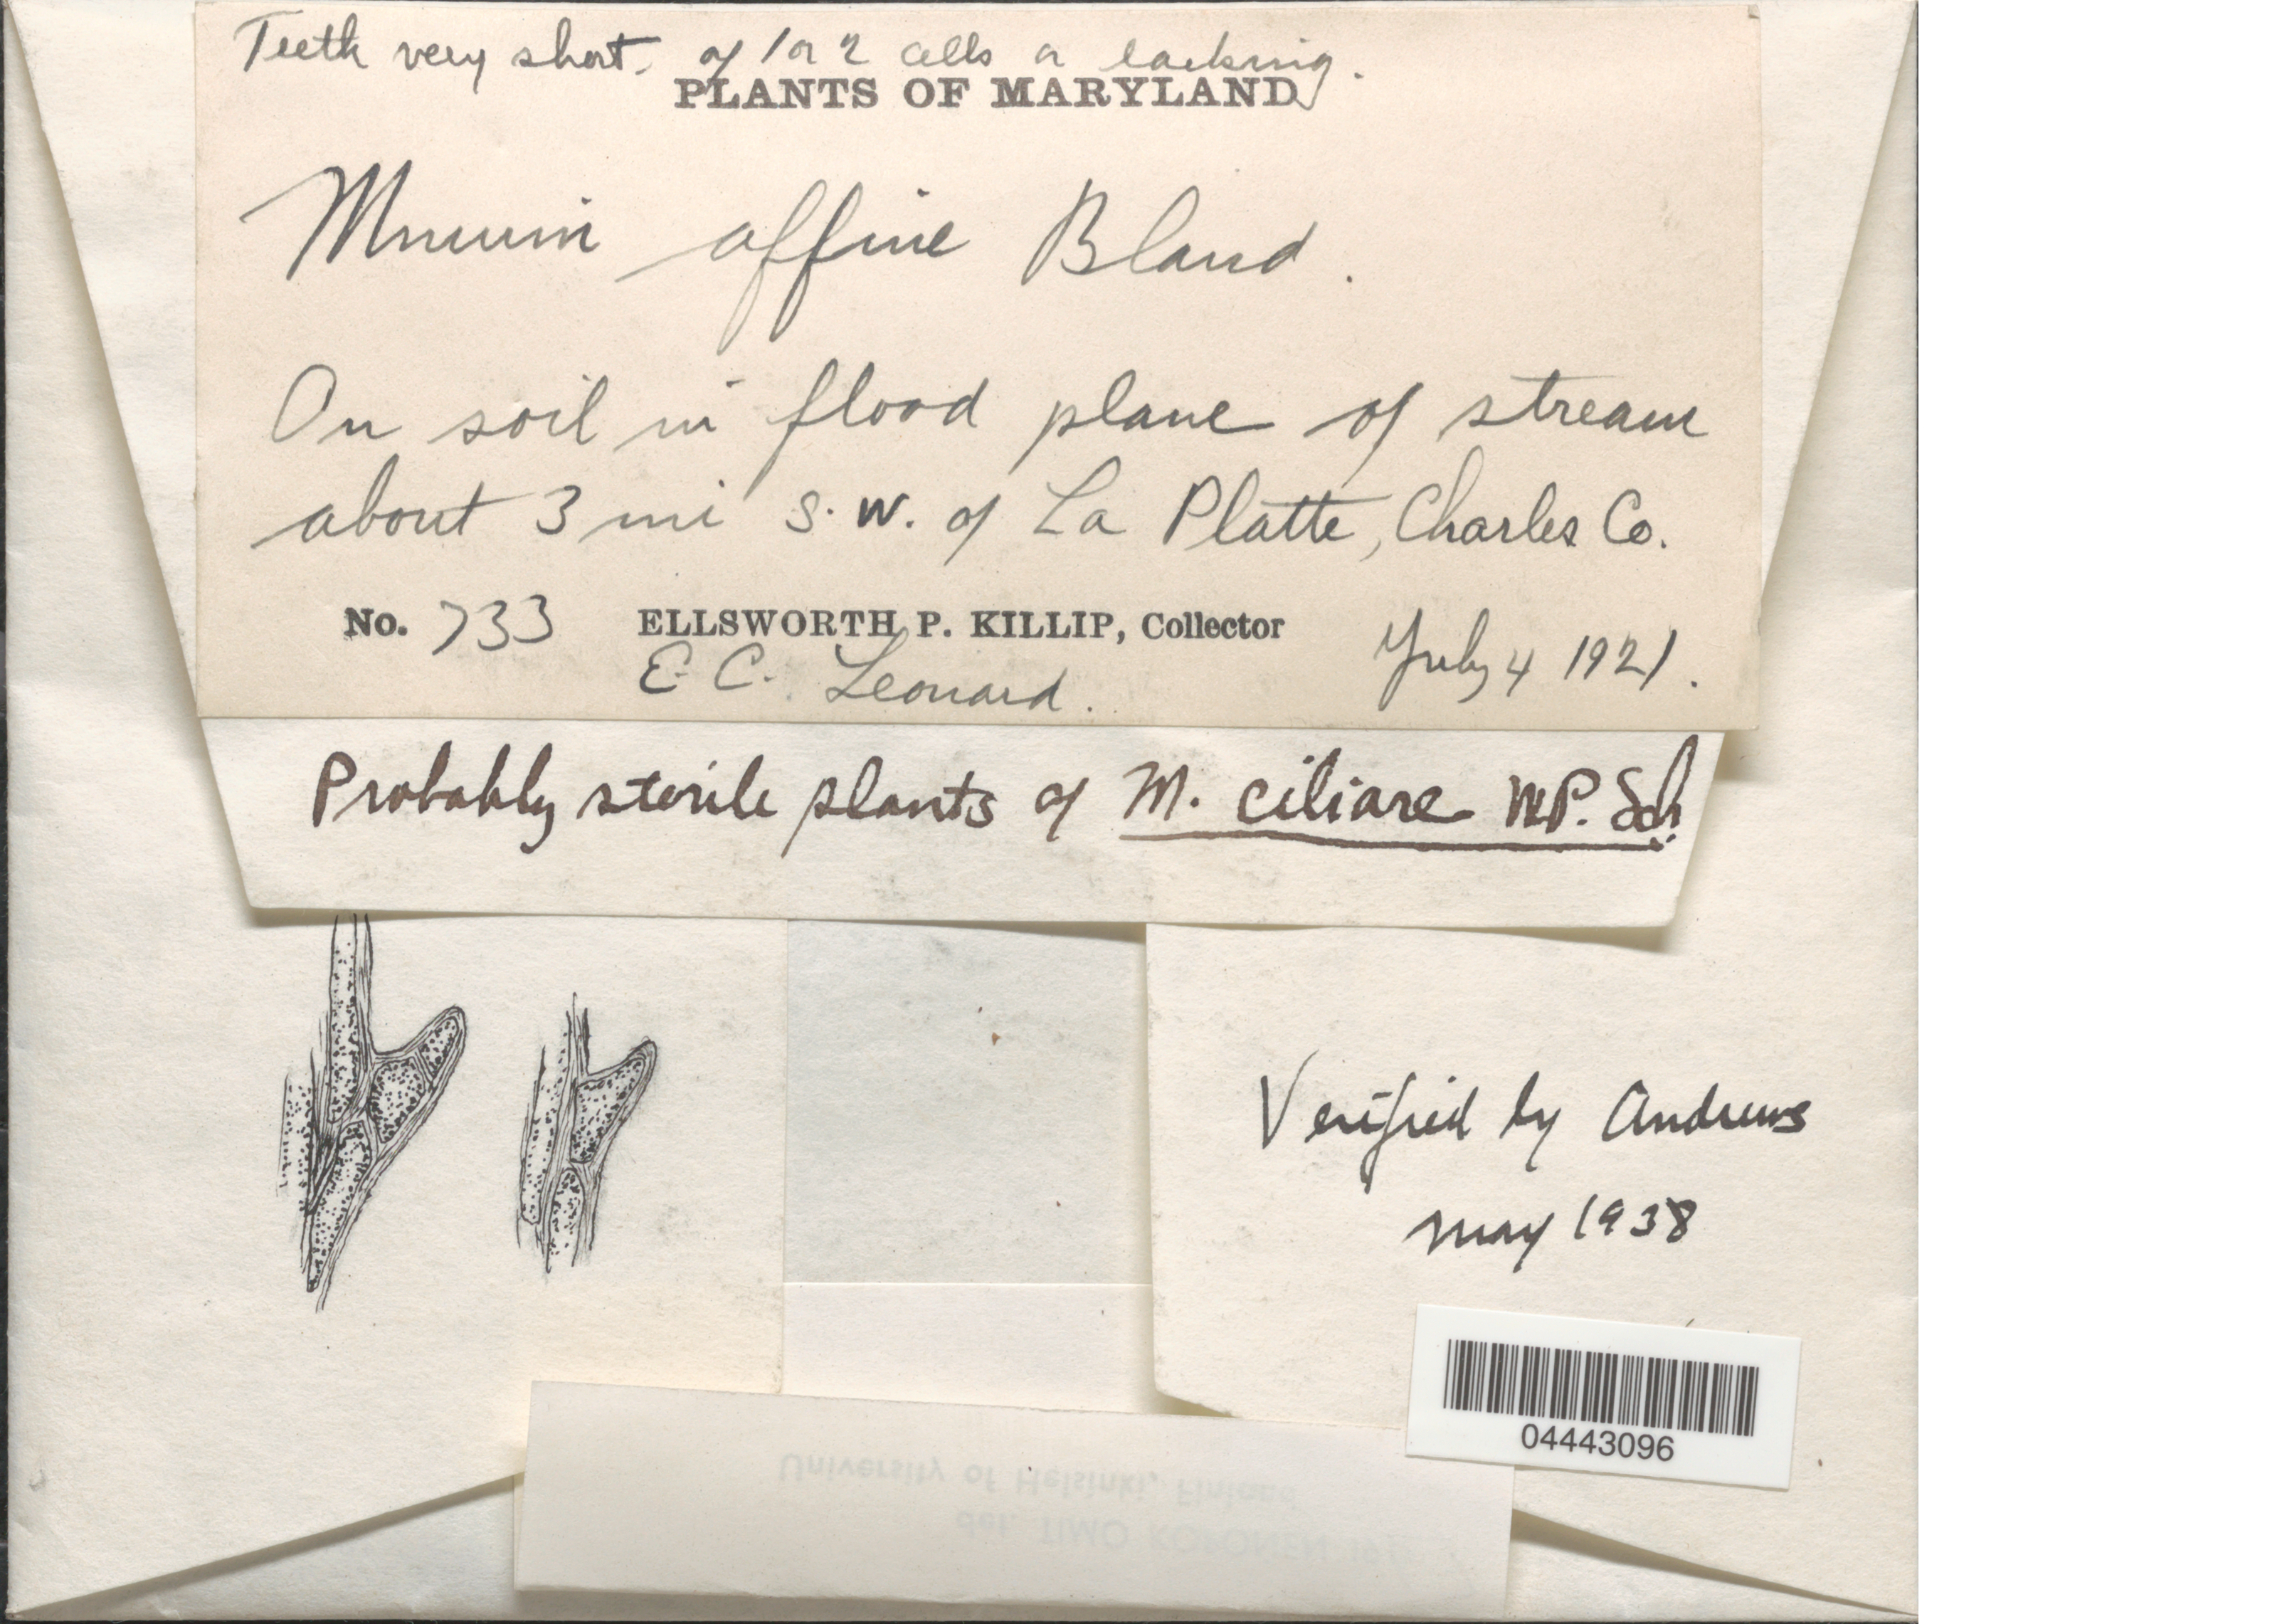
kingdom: Plantae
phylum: Bryophyta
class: Bryopsida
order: Bryales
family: Mniaceae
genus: Plagiomnium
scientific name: Plagiomnium ciliare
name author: (Müll. Hal.) T.J. Kop.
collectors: E. P. Killip & E. C. Leonard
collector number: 733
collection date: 1921-07-04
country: United States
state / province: Maryland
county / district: Charles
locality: On soil in flood plane of stream about 3 mi S.W. of La Platte, Charles Co.